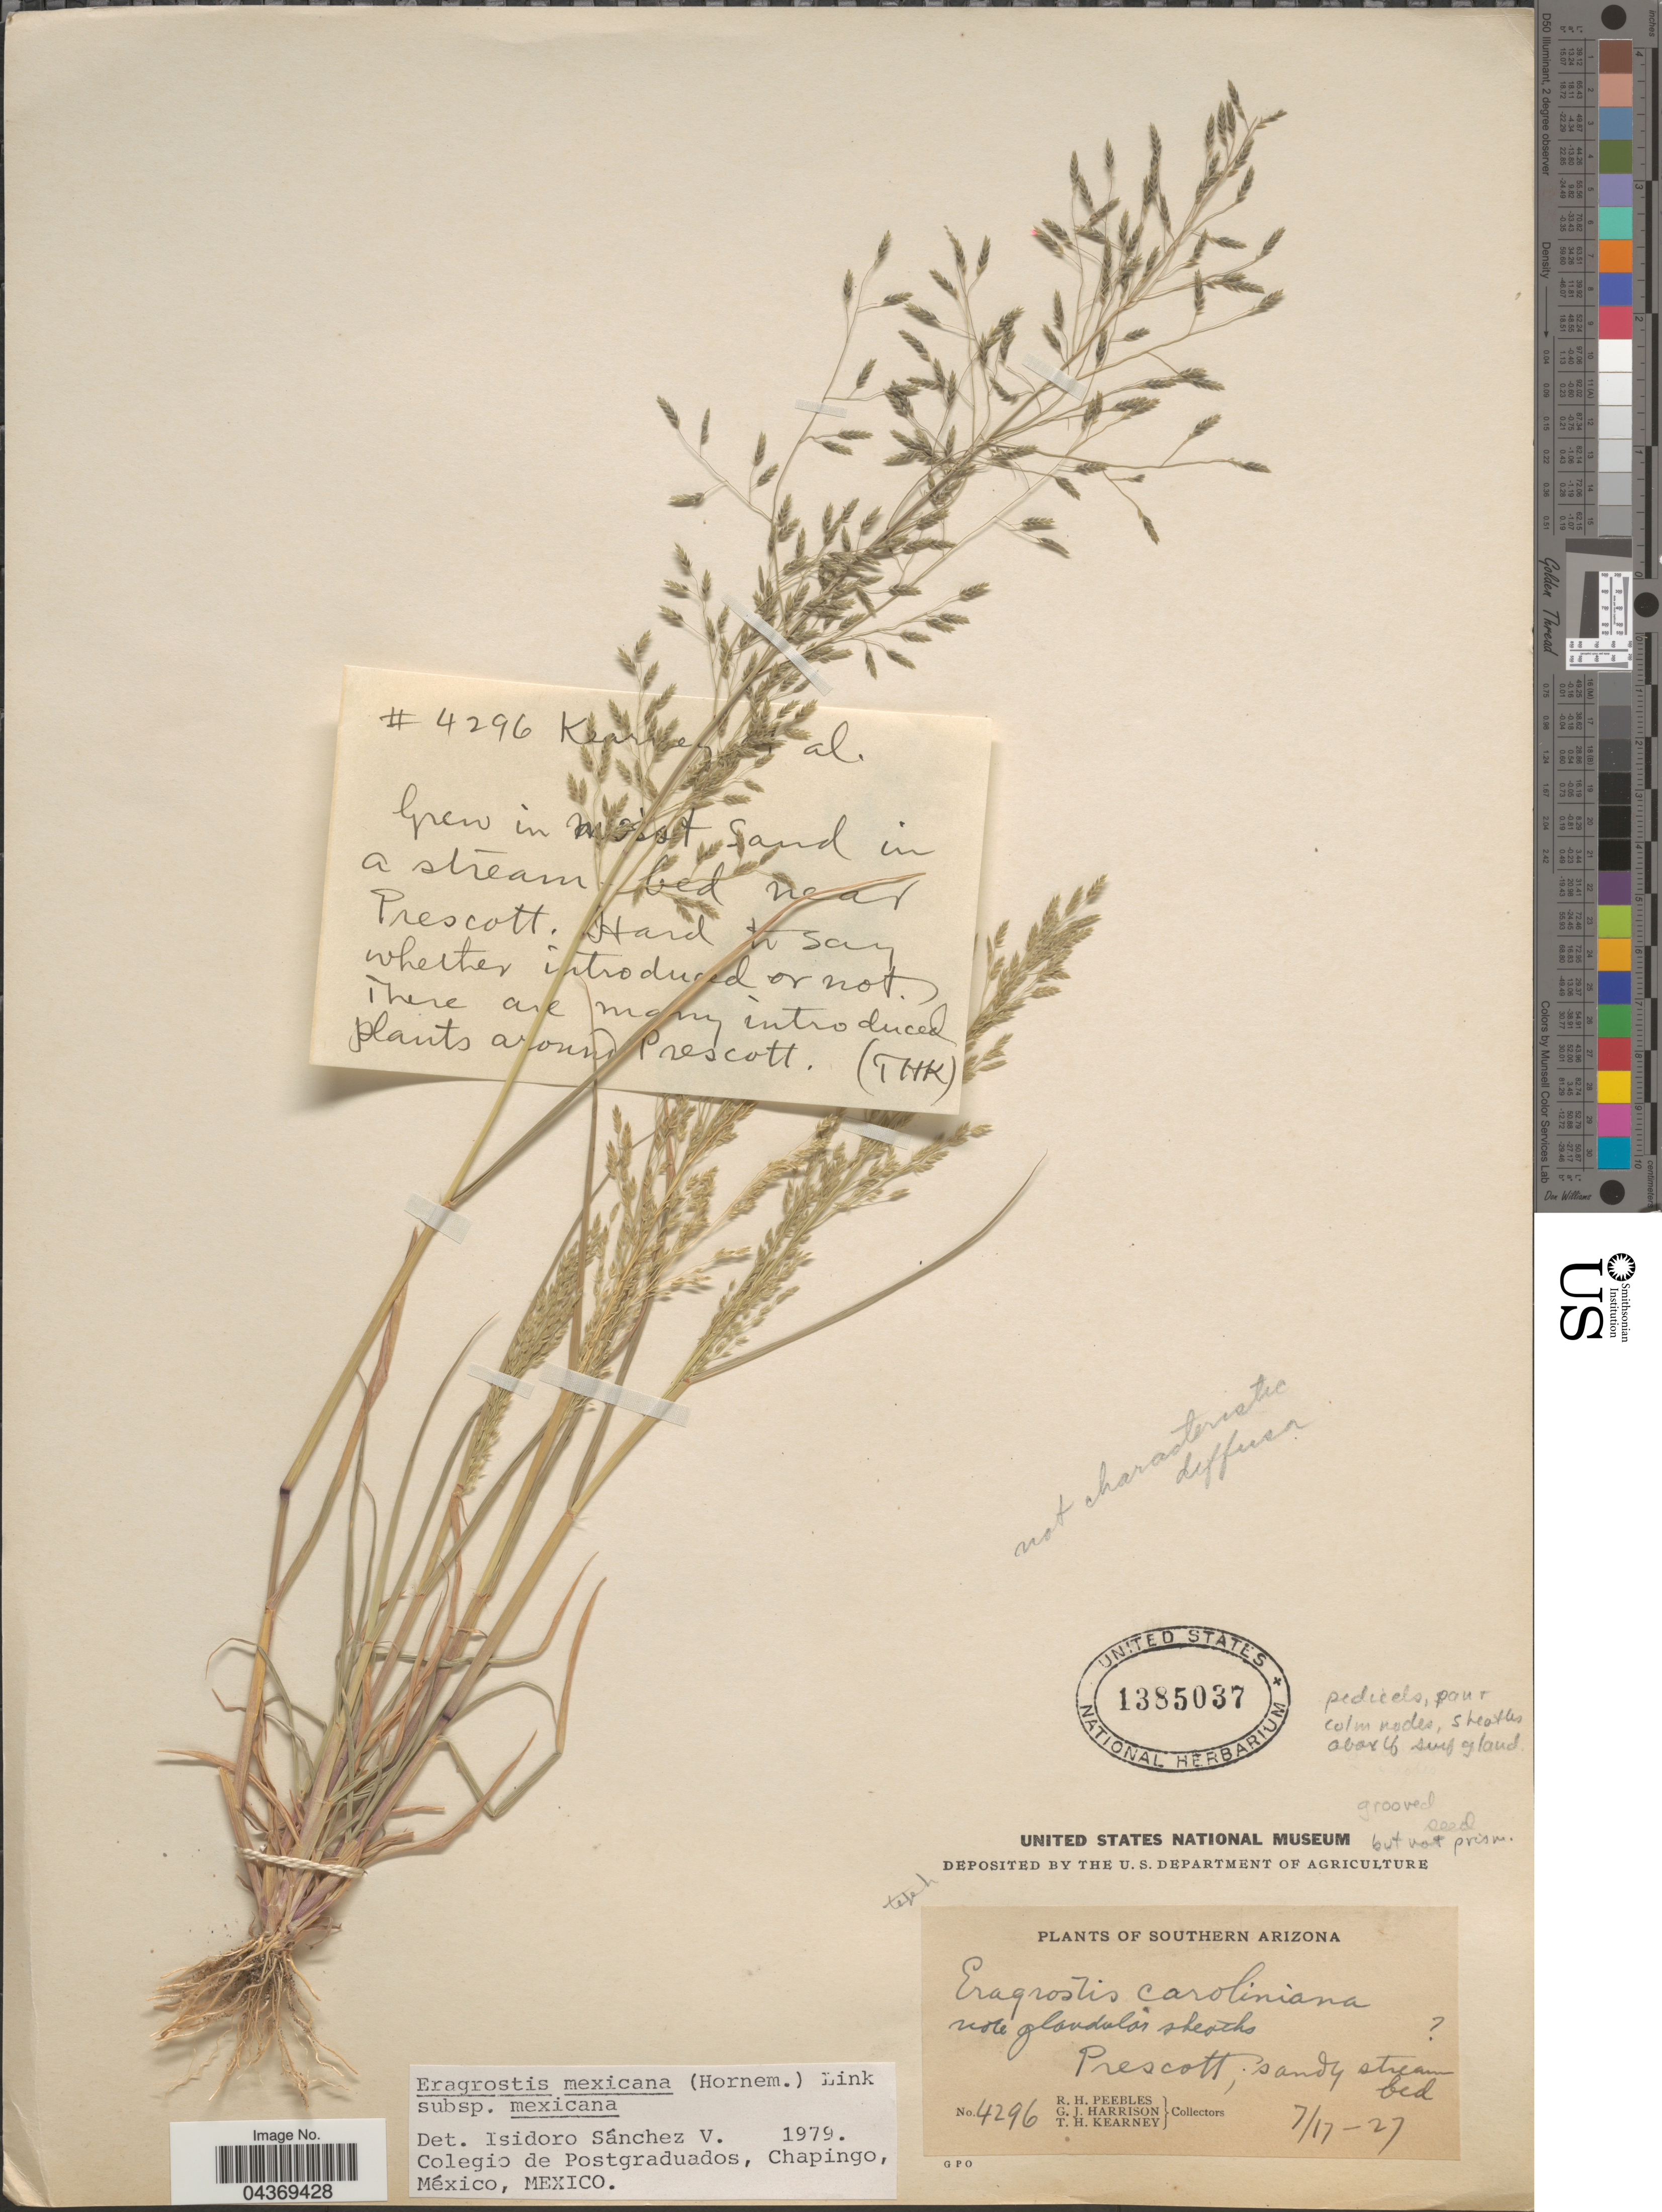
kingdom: Plantae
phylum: Tracheophyta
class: Liliopsida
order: Poales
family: Poaceae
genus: Eragrostis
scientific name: Eragrostis mexicana subsp. mexicana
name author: (Hornem.) Link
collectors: R. H. Peebles, G. J. Harrison & T. H. Kearney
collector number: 4296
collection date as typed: Transcribed d/m/y: 17/7/27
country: United States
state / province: Arizona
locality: Southern Arizona. Prescott.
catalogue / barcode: US 1385037